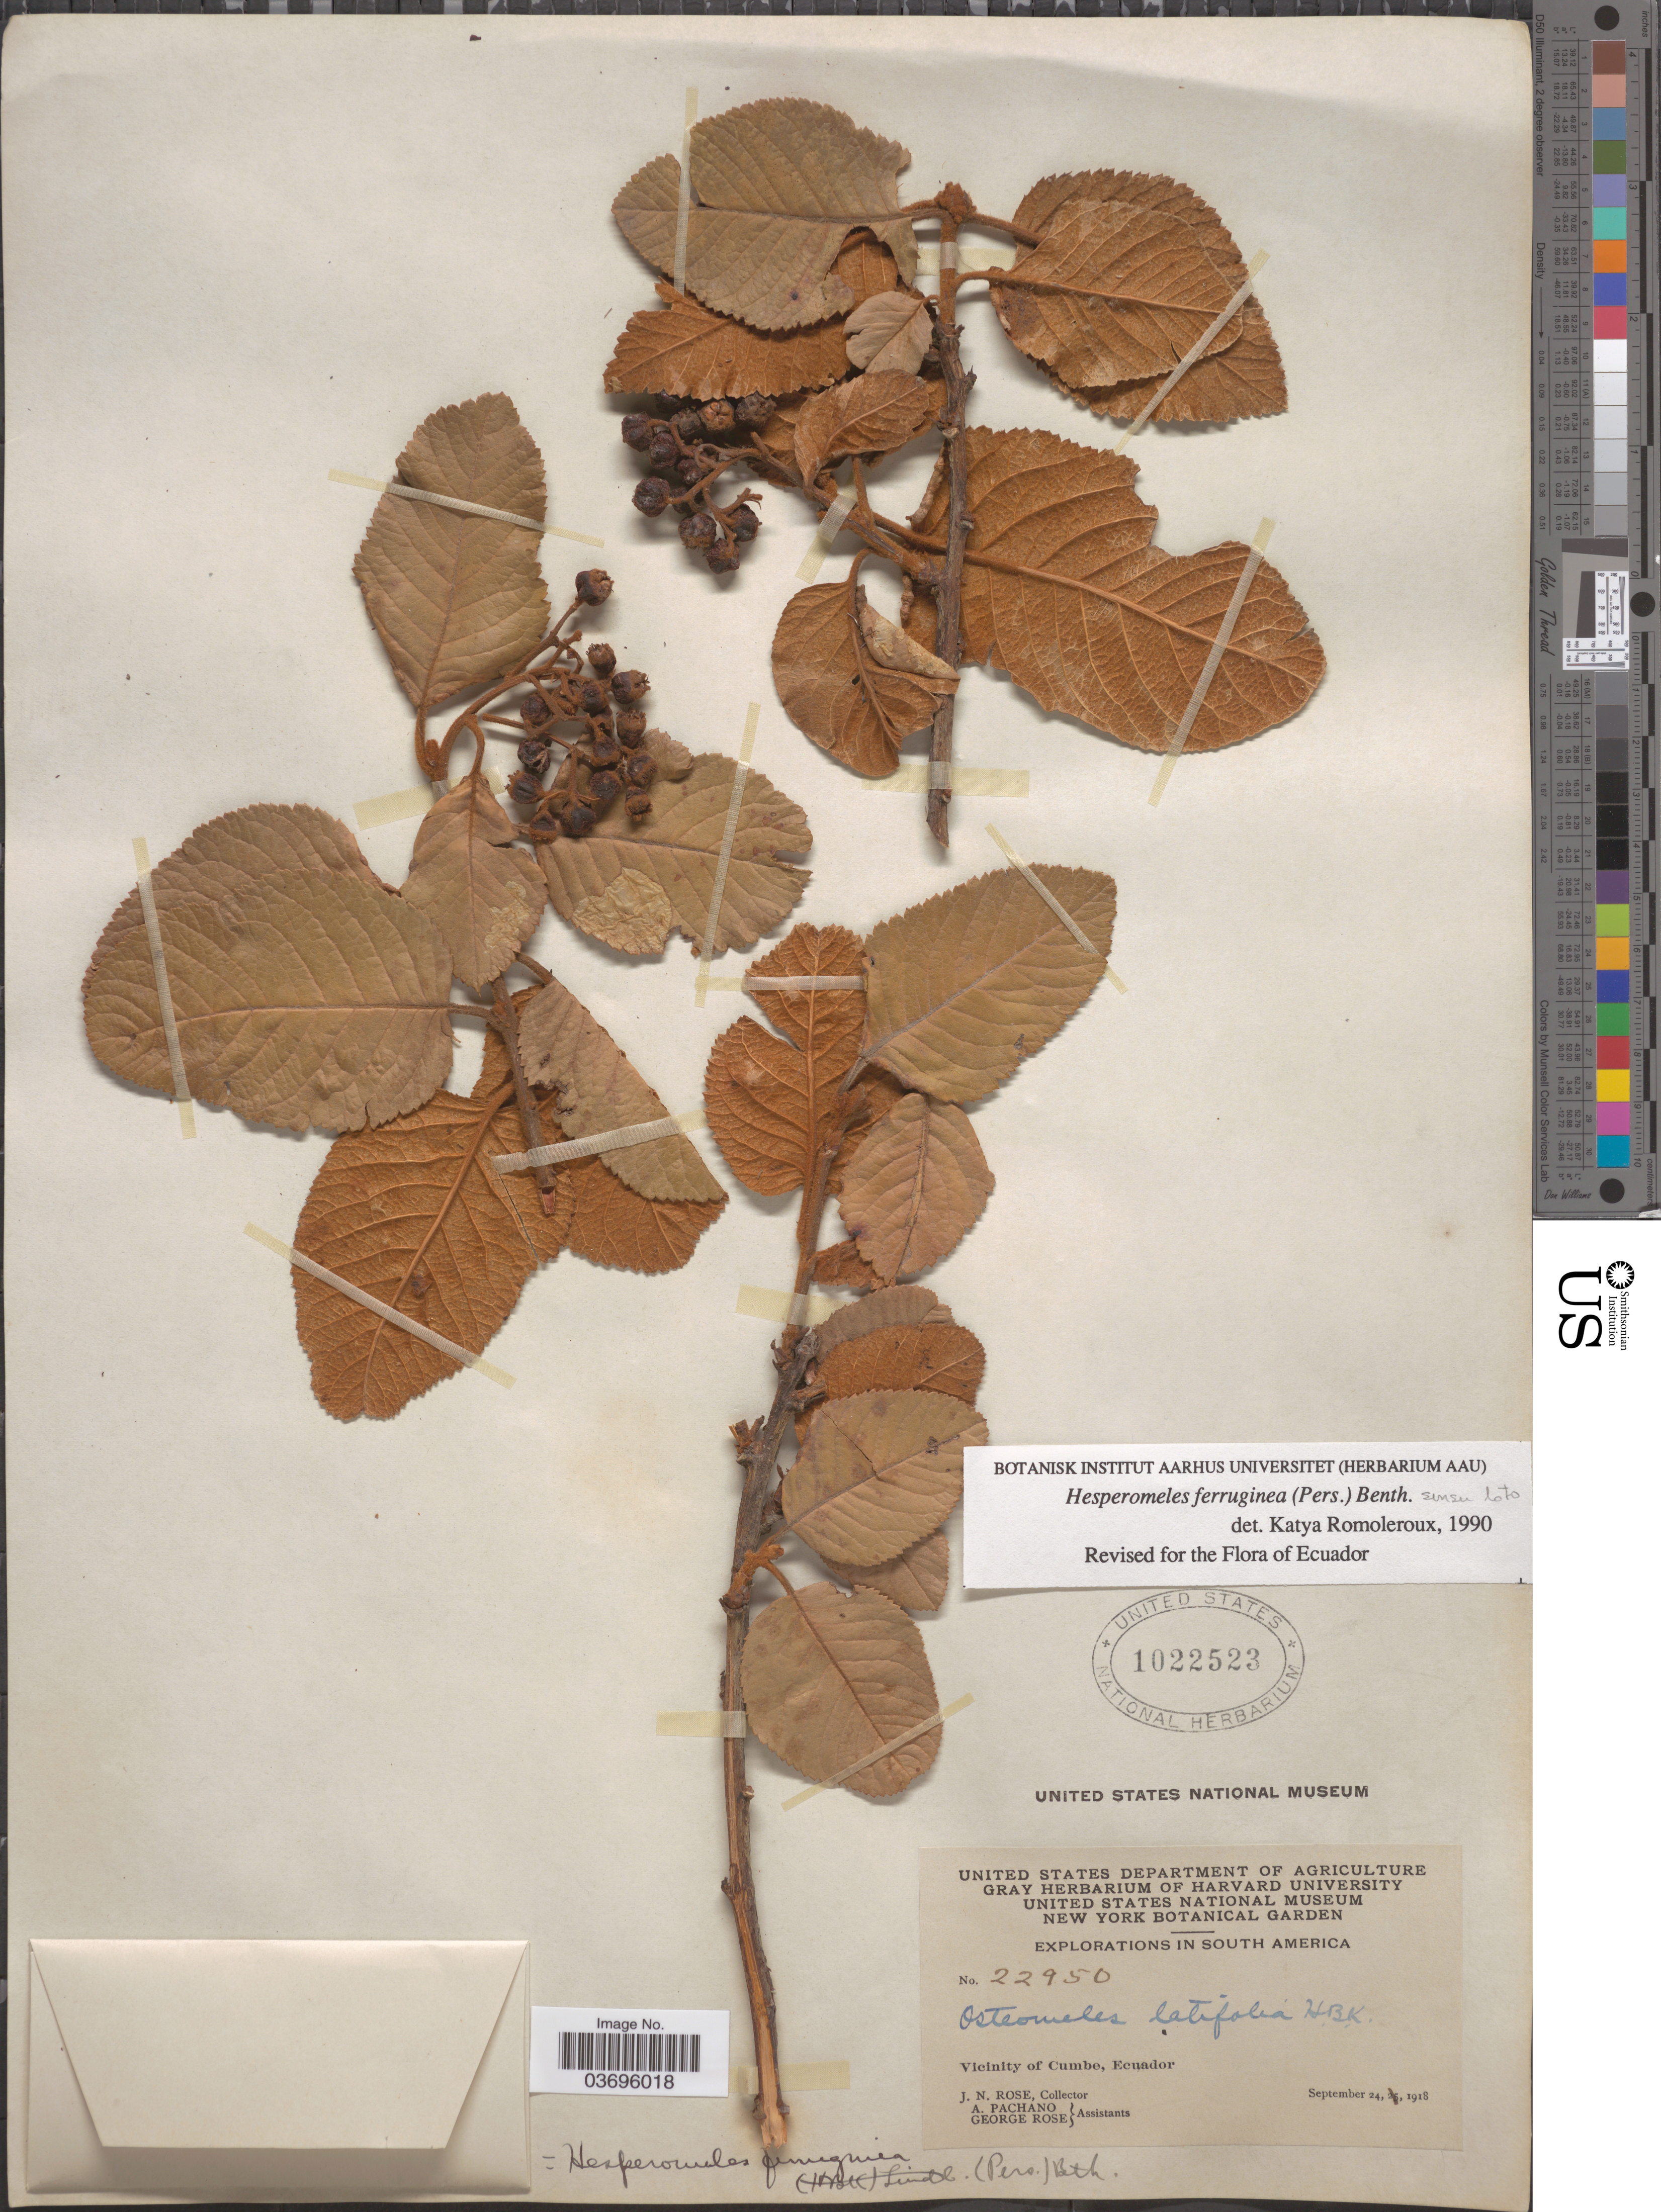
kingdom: Plantae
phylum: Tracheophyta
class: Magnoliopsida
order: Rosales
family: Rosaceae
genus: Hesperomeles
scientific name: Hesperomeles ferruginea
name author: (Juss. ex Pers.) Benth.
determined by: Romoleroux, K.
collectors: J. N. Rose, A. Pachano & G. Rose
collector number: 22950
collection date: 1918-09-24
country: Ecuador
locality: Vicinity of Cumbe.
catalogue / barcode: US 1022523